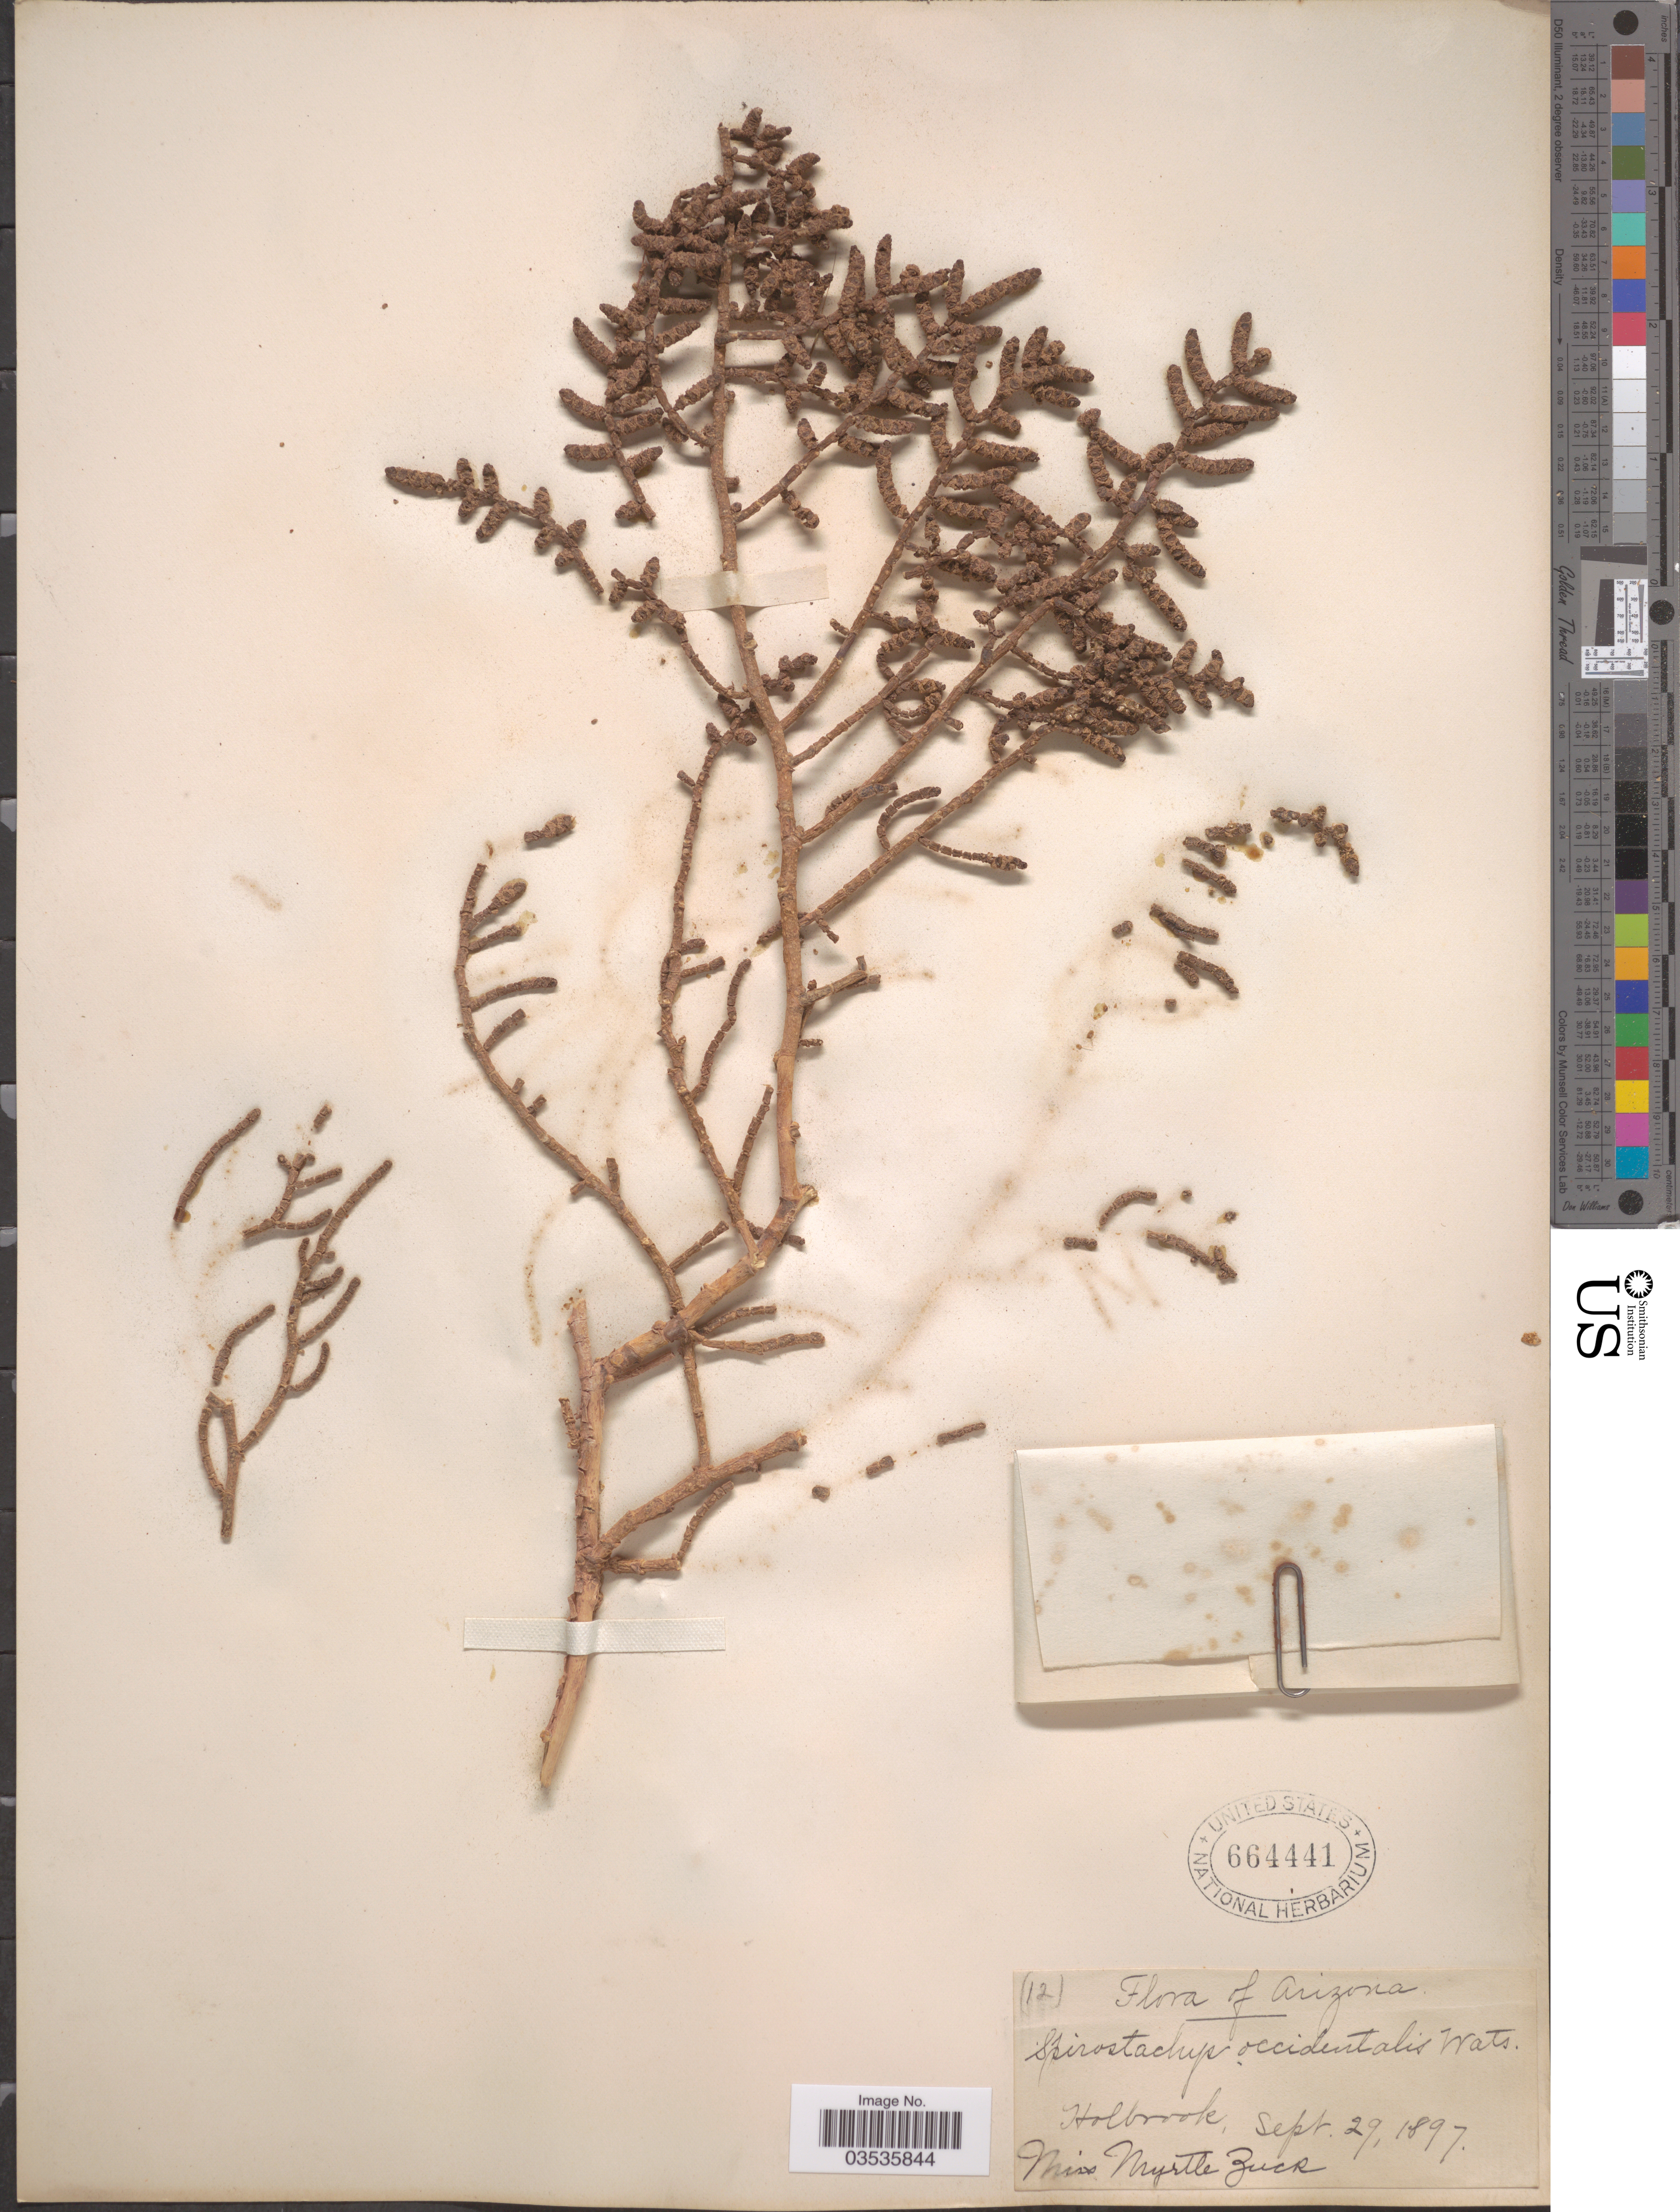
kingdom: Plantae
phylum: Tracheophyta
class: Magnoliopsida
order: Caryophyllales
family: Amaranthaceae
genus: Allenrolfea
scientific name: Allenrolfea occidentalis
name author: (S. Watson) Kuntze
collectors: M. Zuck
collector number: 12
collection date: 1897-09-29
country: United States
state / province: Arizona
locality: Holbrook.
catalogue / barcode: US 664441